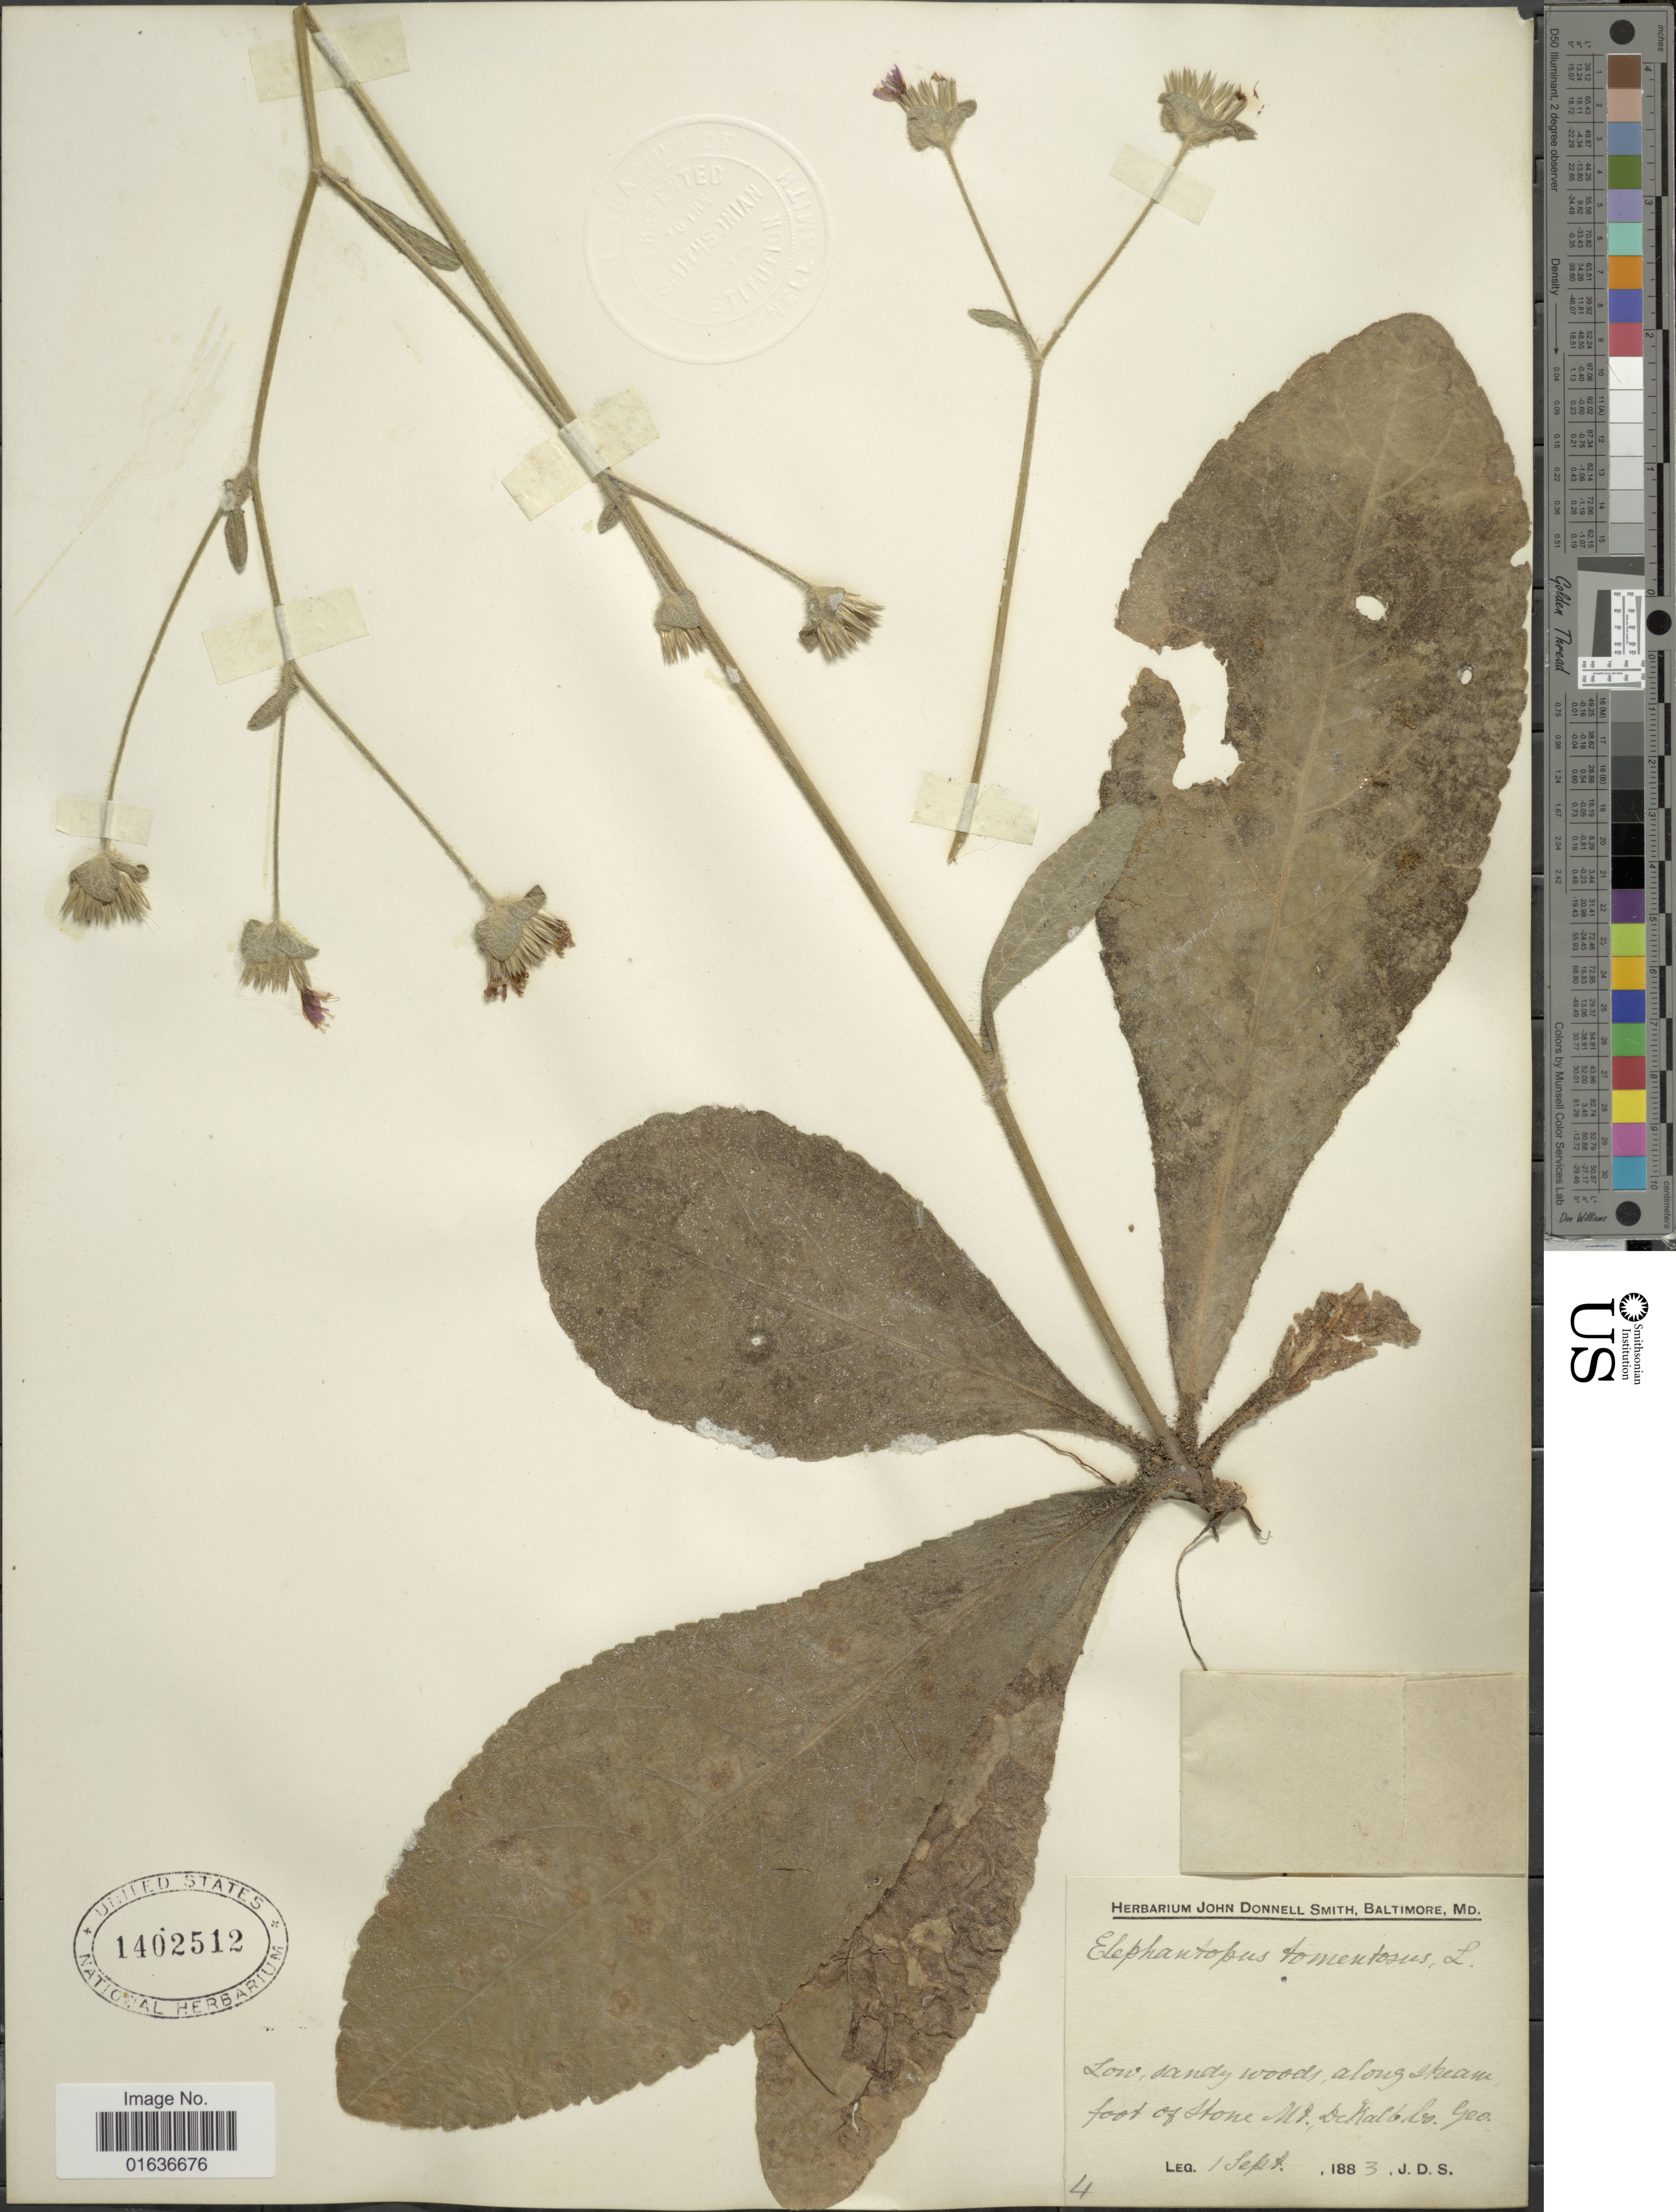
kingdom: Plantae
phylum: Tracheophyta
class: Magnoliopsida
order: Asterales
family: Asteraceae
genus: Elephantopus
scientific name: Elephantopus tomentosus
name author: L.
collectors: J. Donnell Smith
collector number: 4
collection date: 1883-09-01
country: United States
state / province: Georgia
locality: Low, Sandy woods, along stream foot of Stone Mt. DeKalb Co.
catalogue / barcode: US 1402512